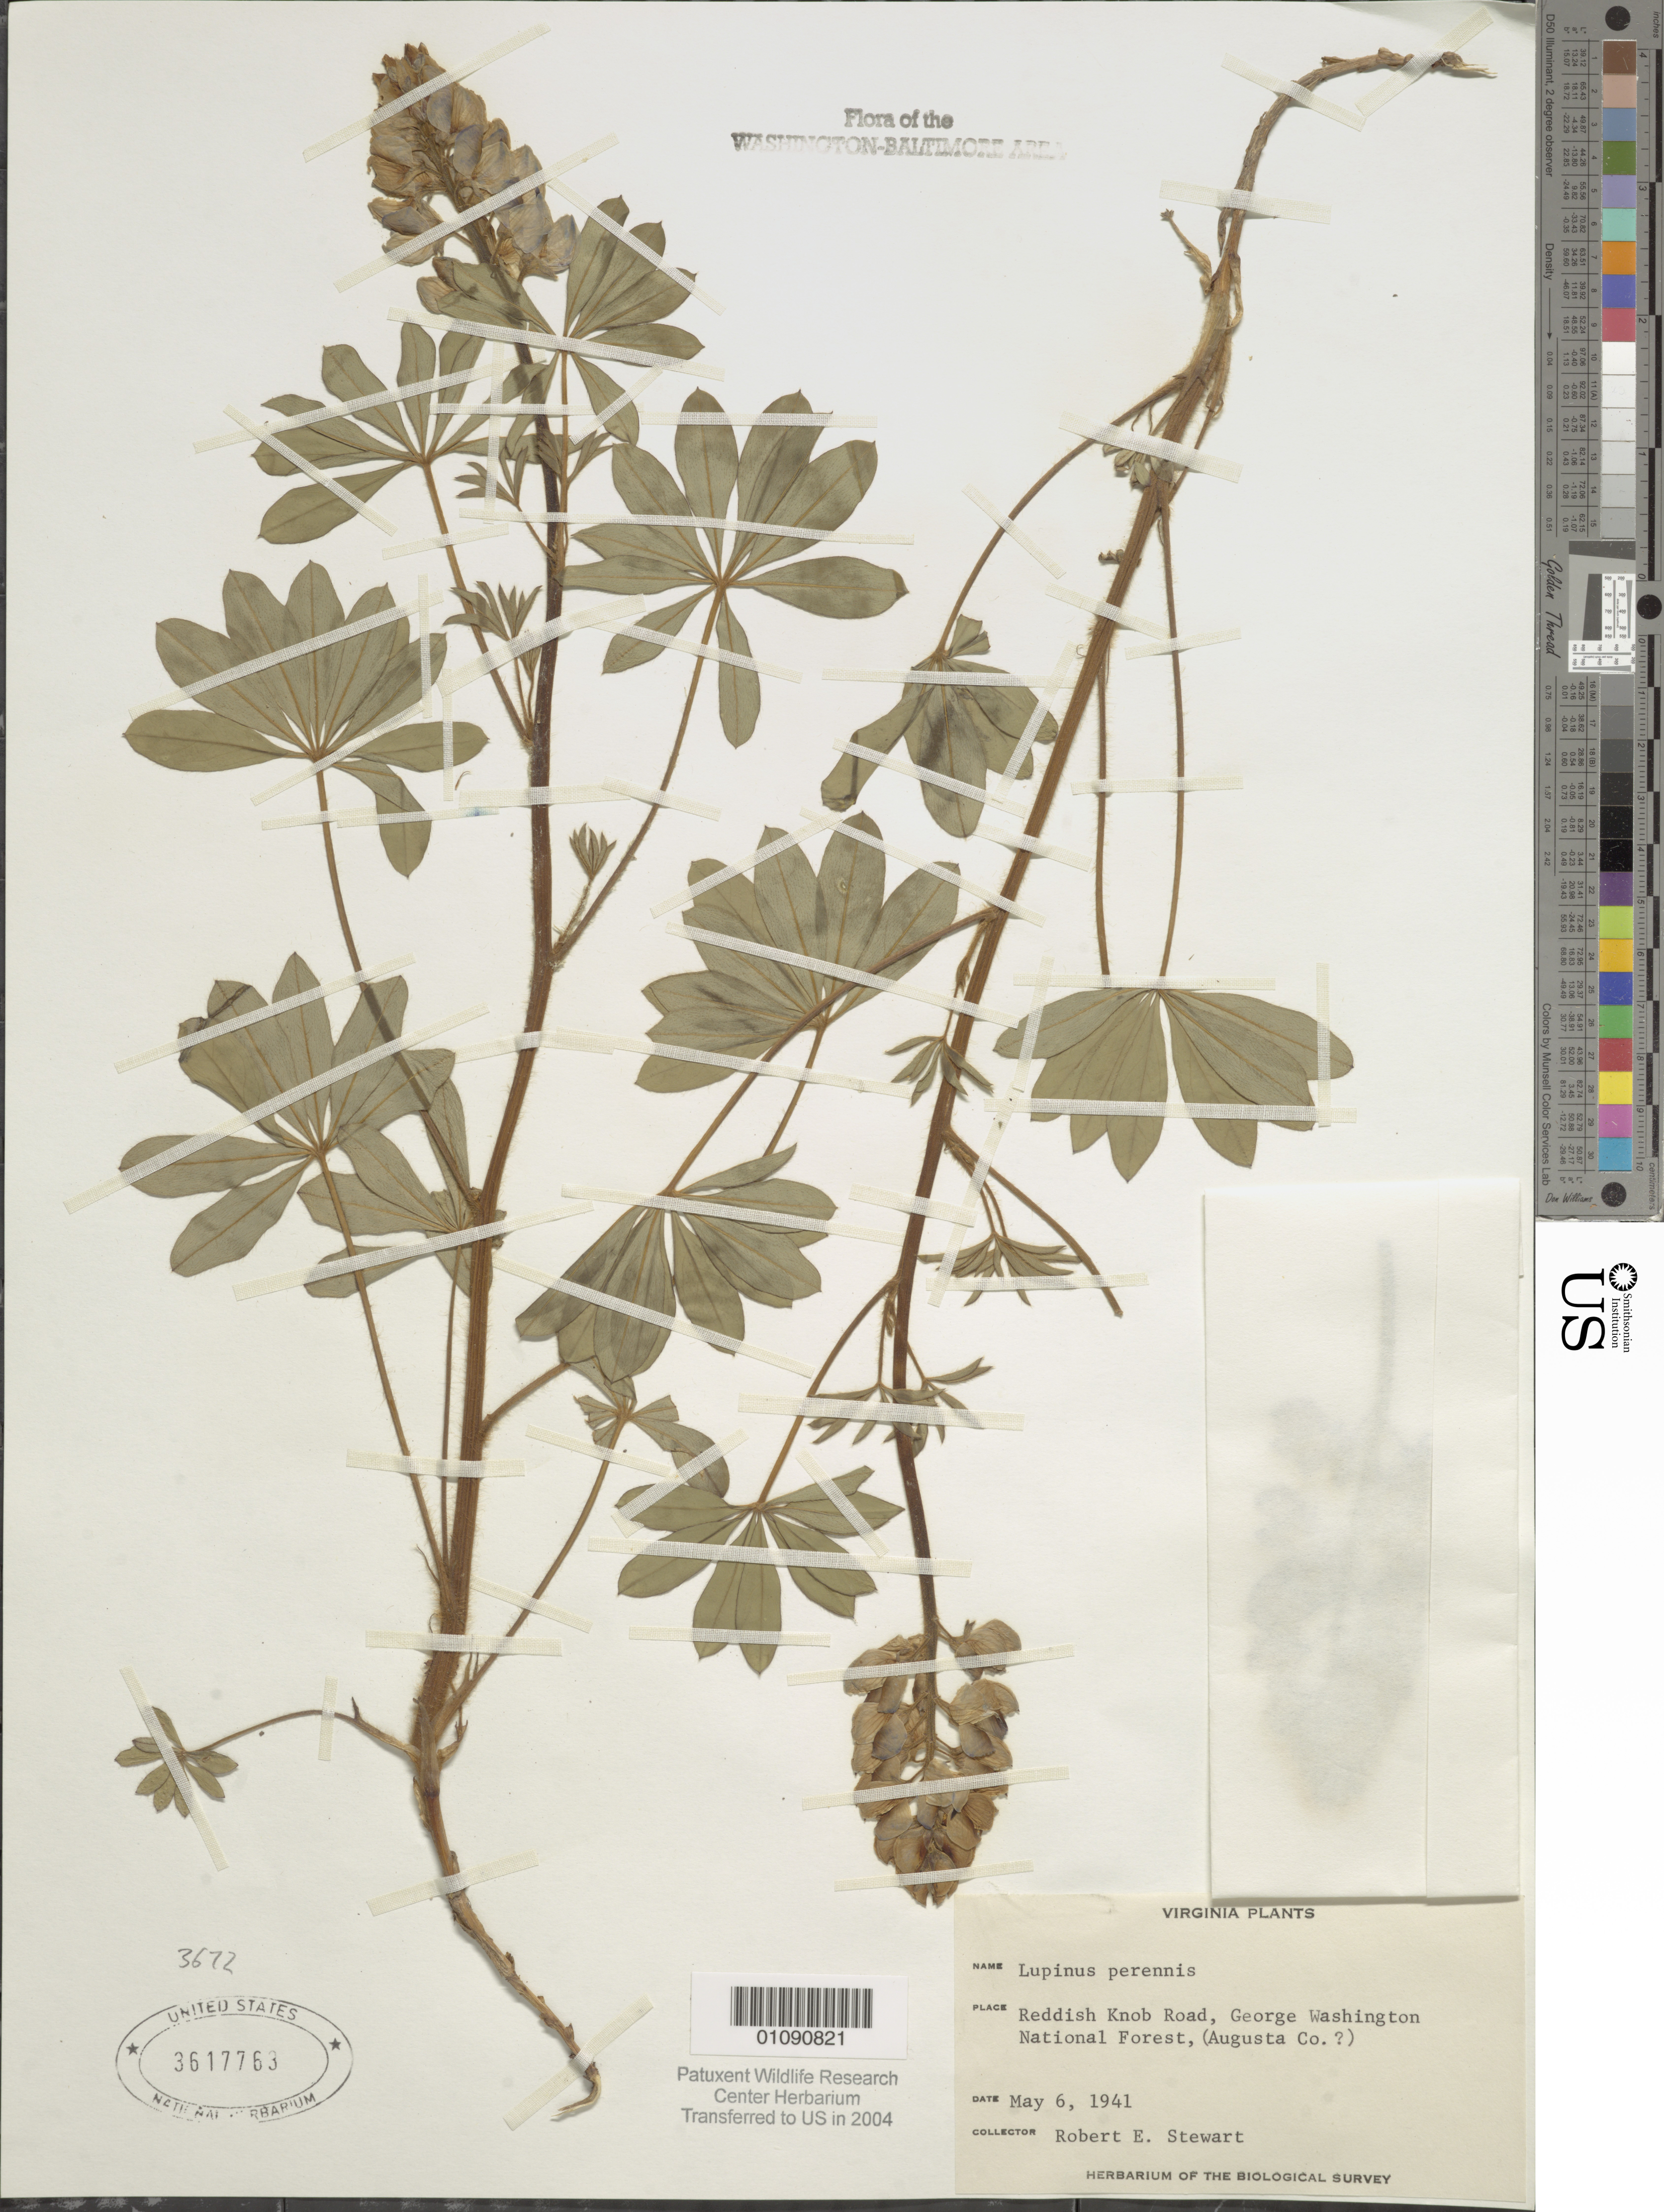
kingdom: Plantae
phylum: Tracheophyta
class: Magnoliopsida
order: Fabales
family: Fabaceae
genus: Lupinus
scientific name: Lupinus perennis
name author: L.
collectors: R. Stewart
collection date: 1941-05-06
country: United States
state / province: Virginia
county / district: Augusta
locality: George Washington National Forest, Reddish Knob Rd. (Augusta Co.?)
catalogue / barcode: US 3617763